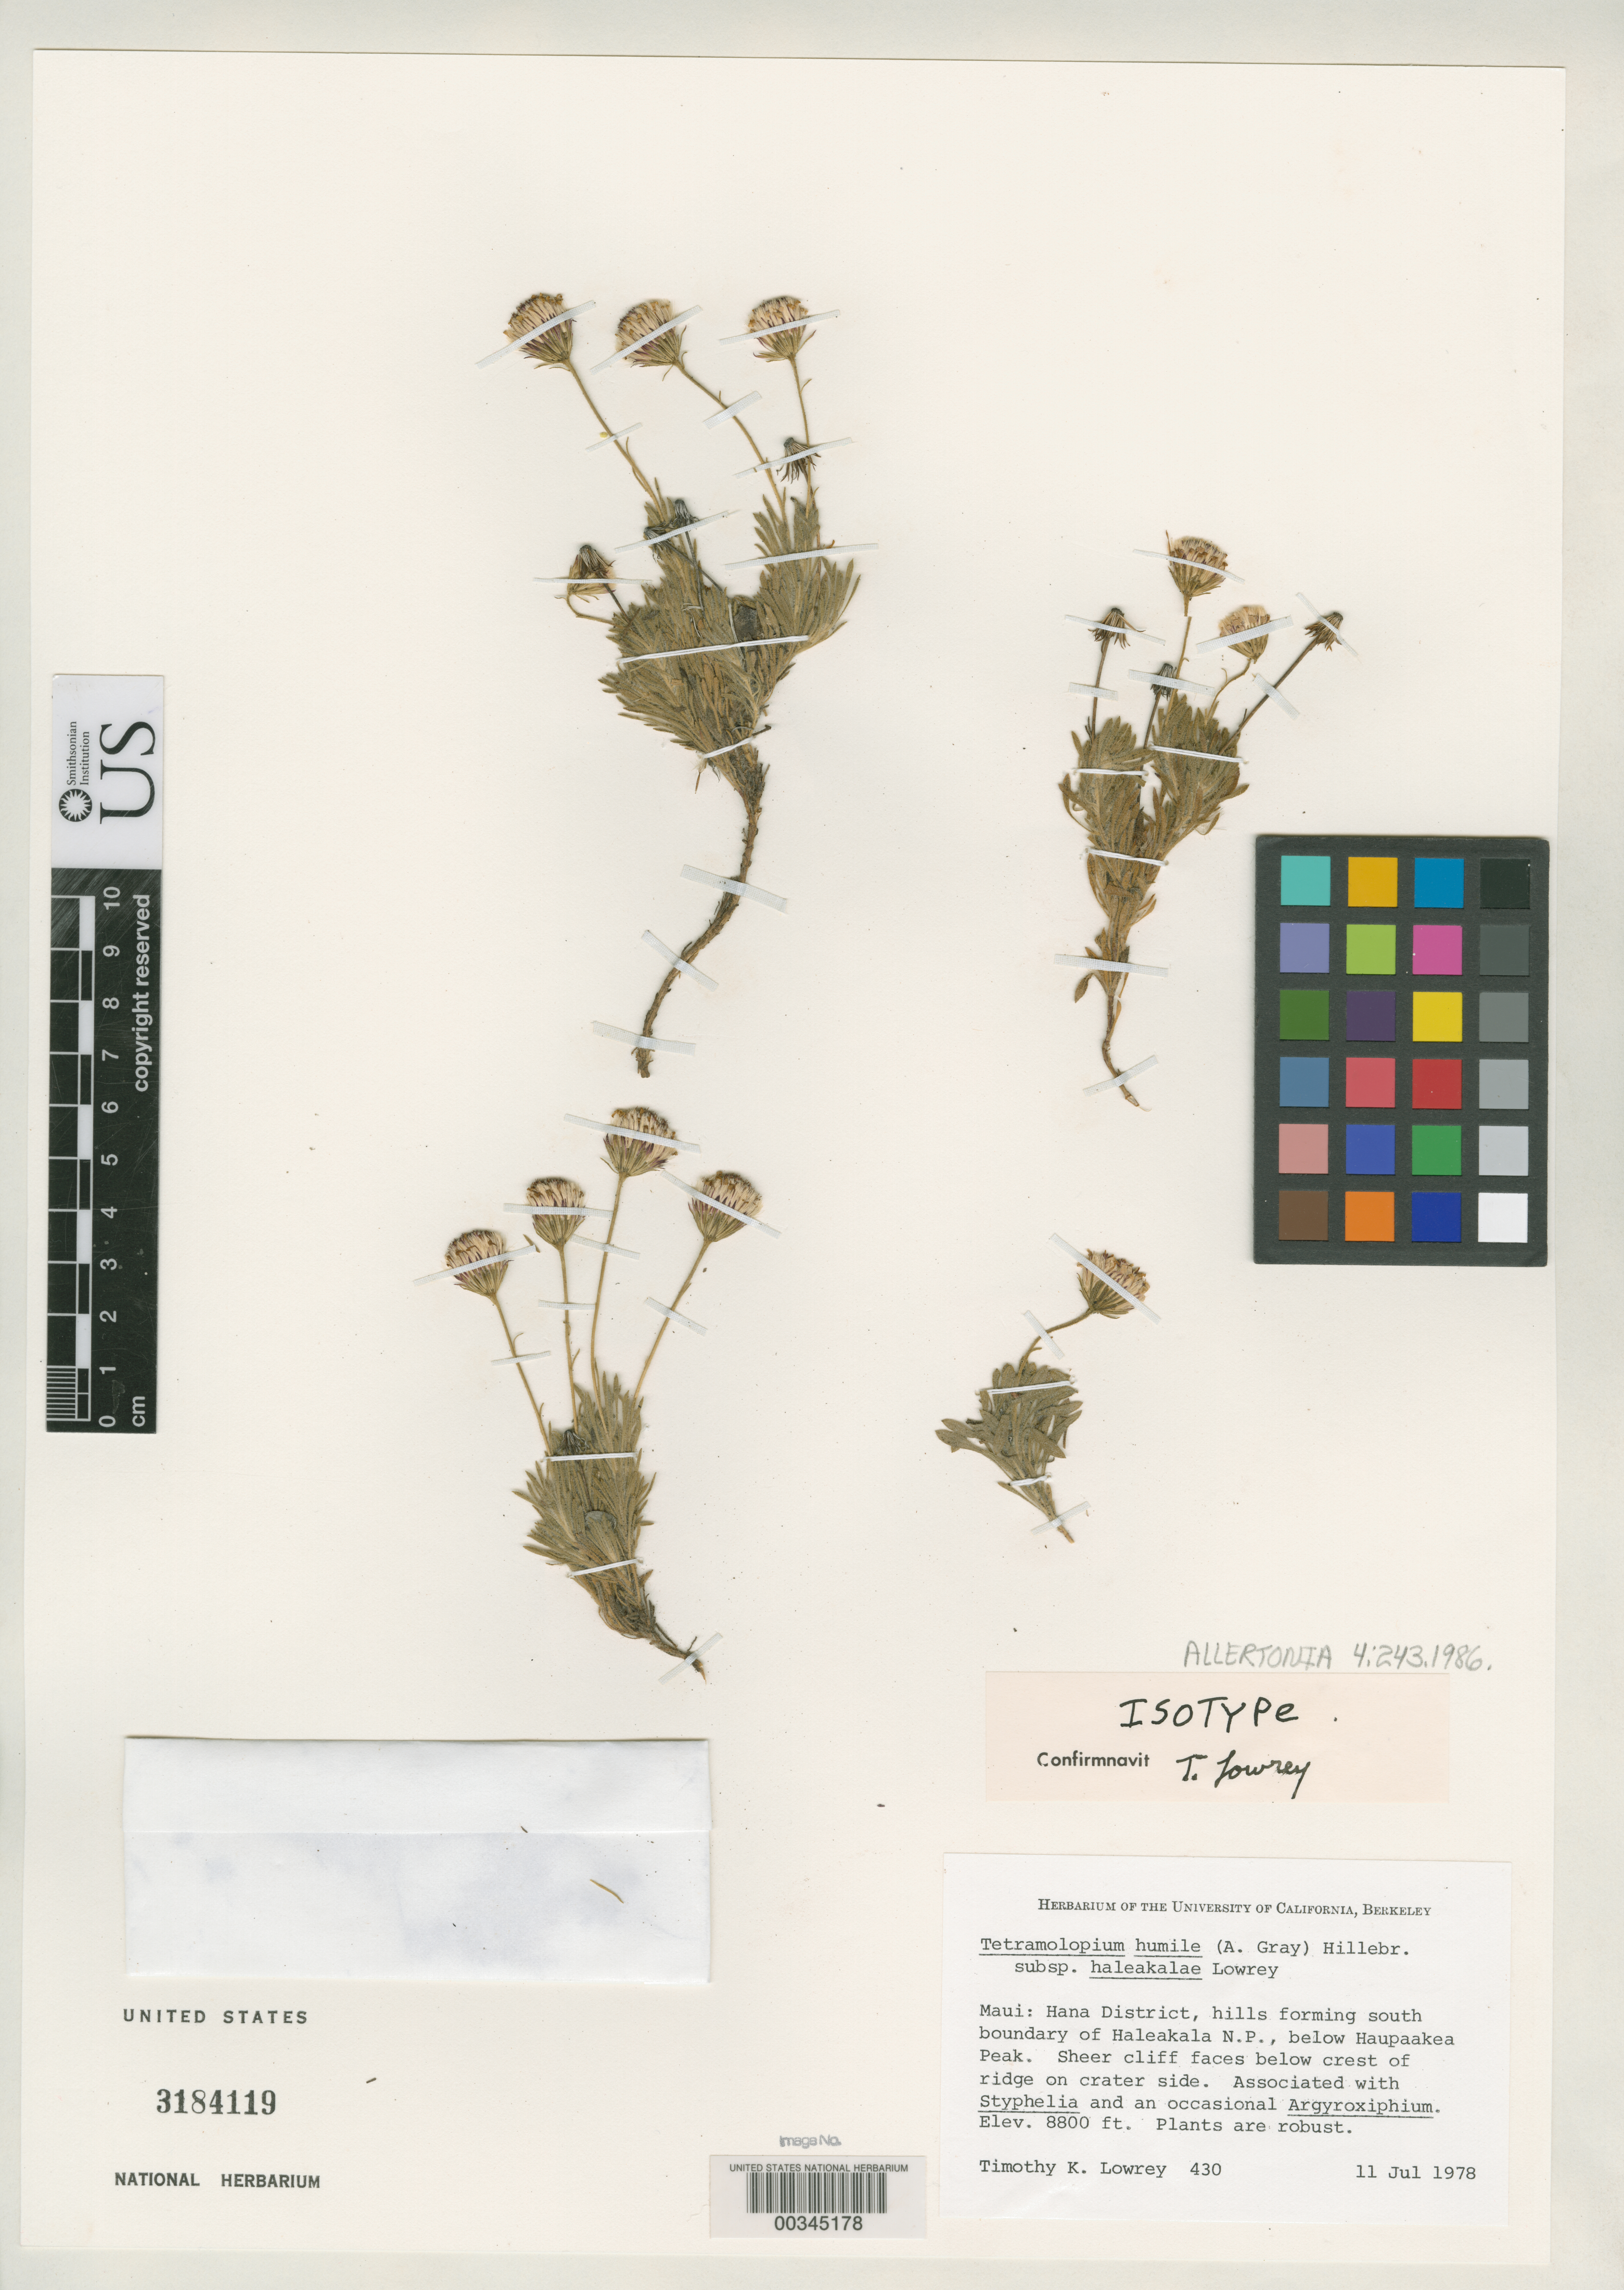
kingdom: Plantae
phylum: Tracheophyta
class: Magnoliopsida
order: Asterales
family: Asteraceae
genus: Tetramolopium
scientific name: Tetramolopium humile subsp. haleakalae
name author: Lowrey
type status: Isotype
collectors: T. K. Lowrey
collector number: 430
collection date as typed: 11 Jul 1978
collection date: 1978-07-11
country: United States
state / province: Hawaii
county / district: Maui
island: Maui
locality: Hana Dist., hills forming S boundary of Haleakala N.P., below Haupaakea Peak.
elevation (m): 2682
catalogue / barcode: US 3184119